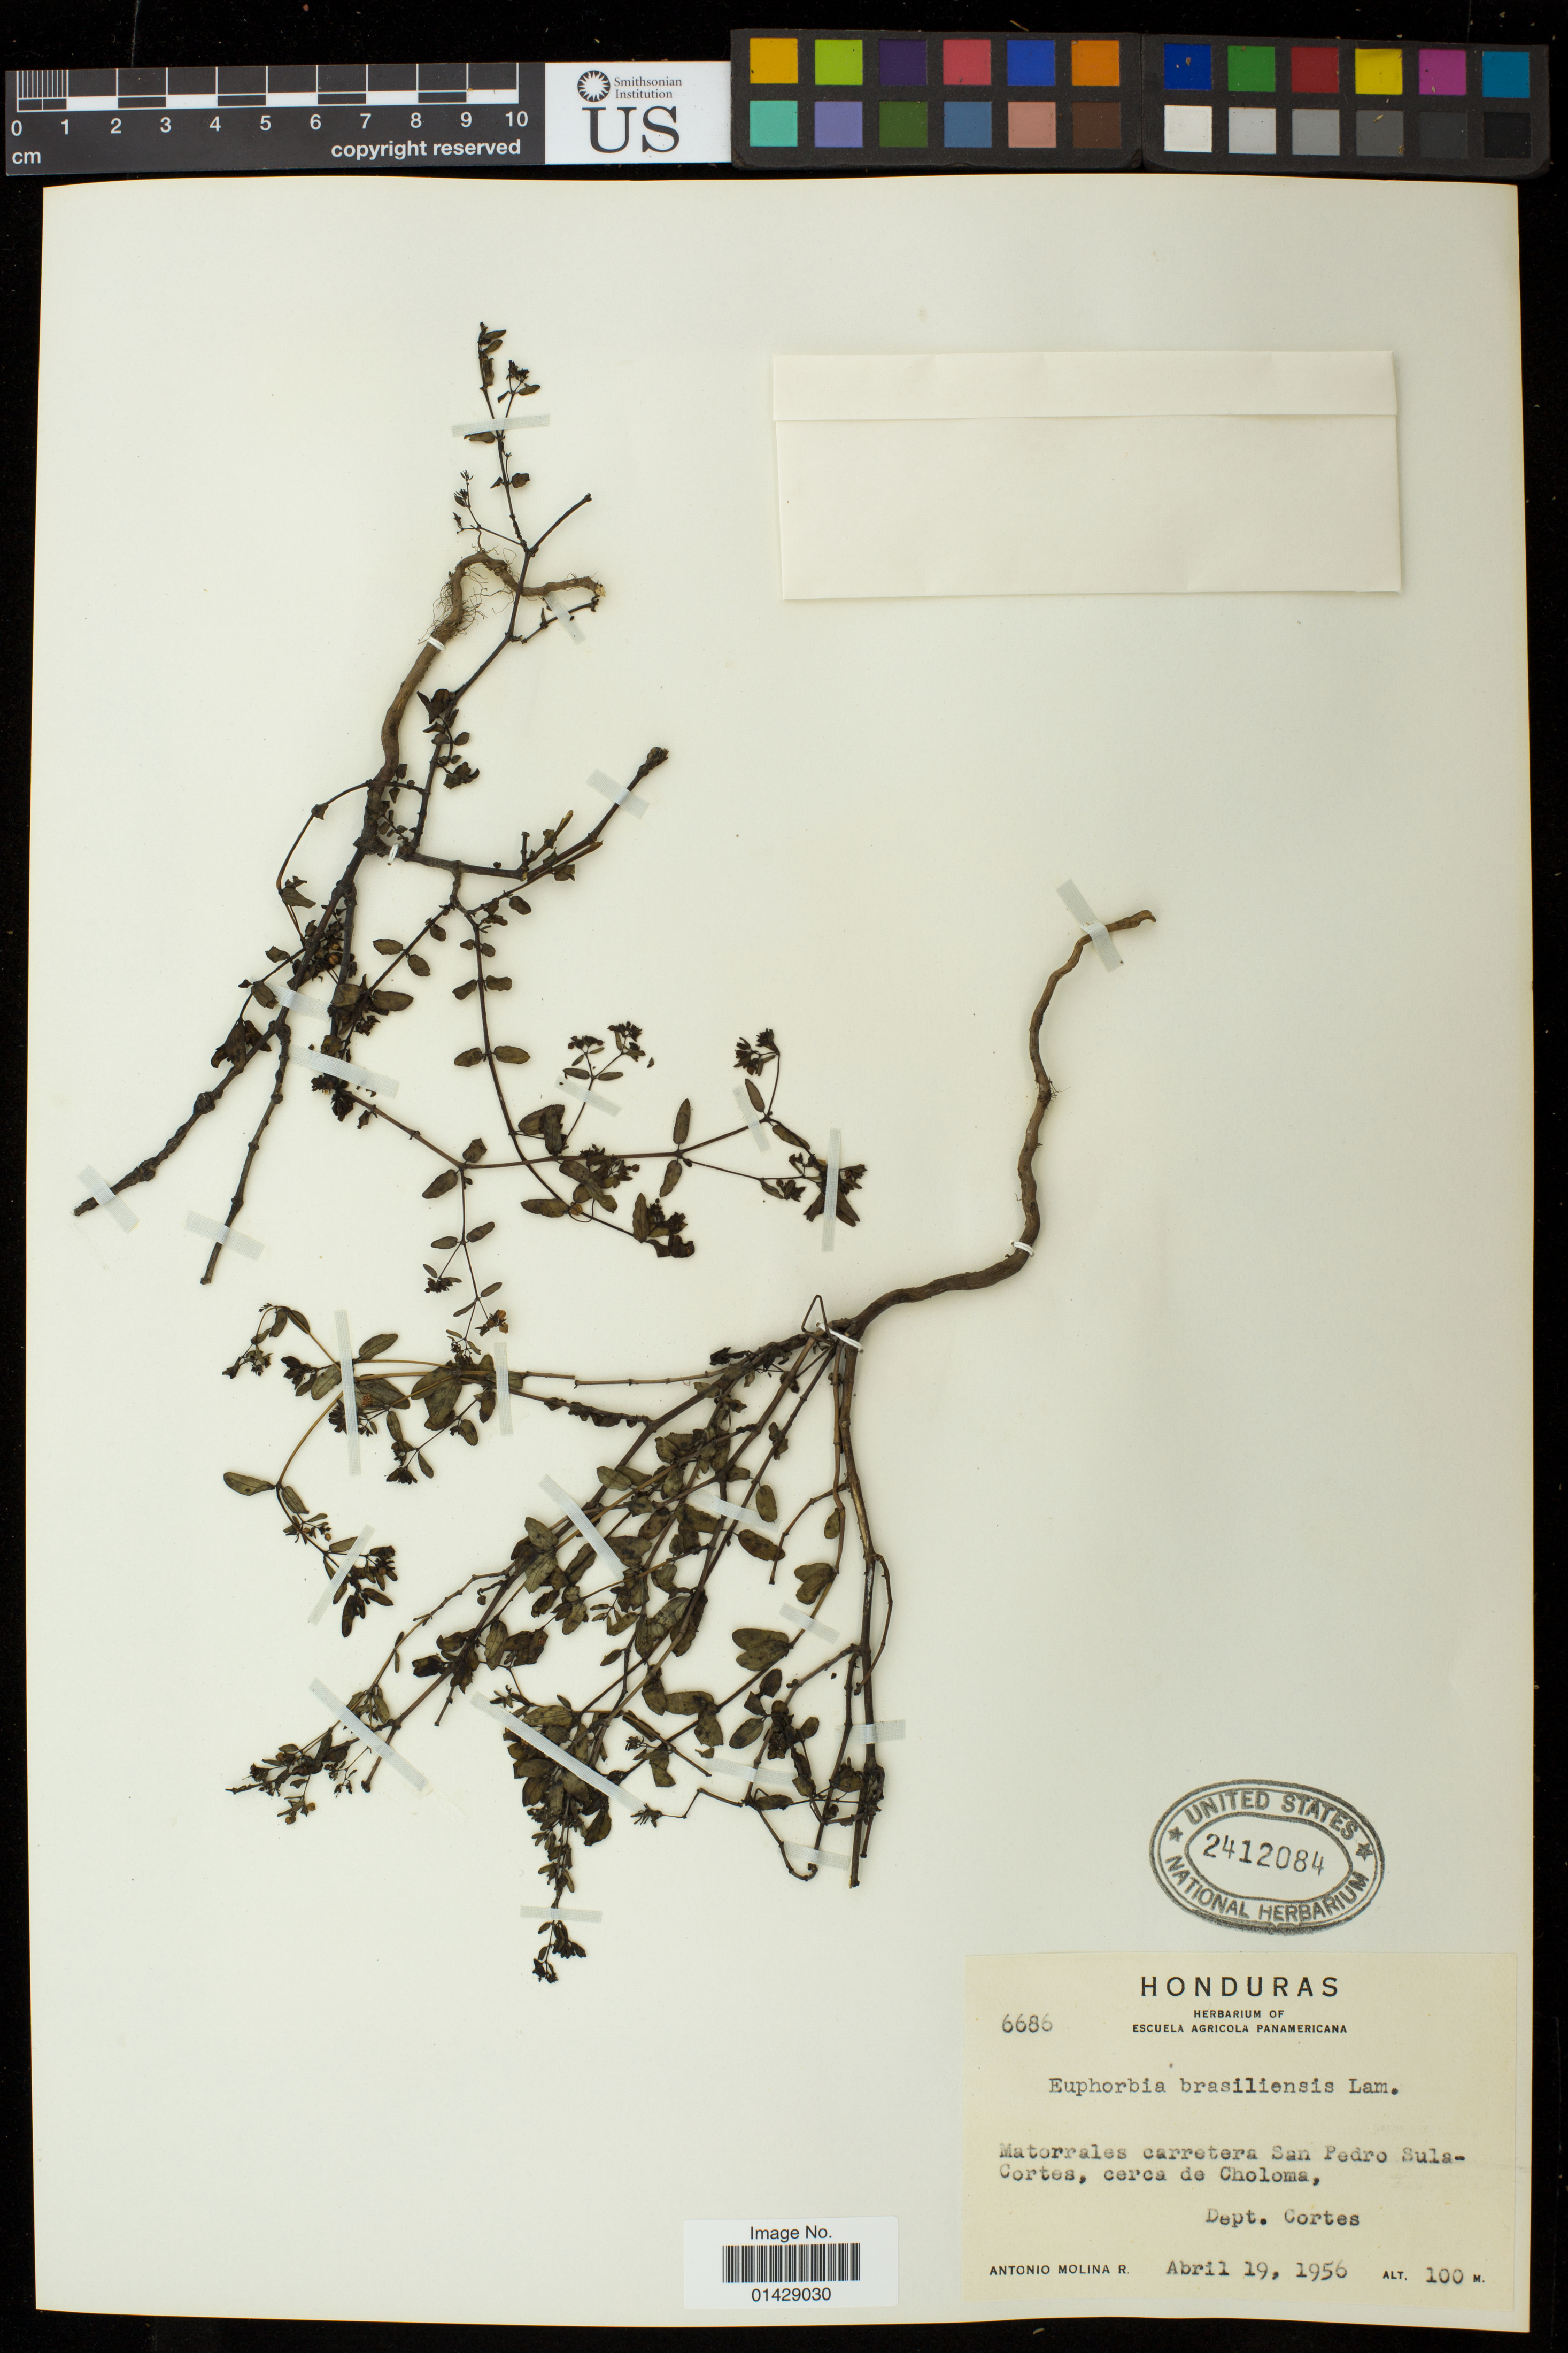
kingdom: Plantae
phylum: Tracheophyta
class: Magnoliopsida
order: Malpighiales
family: Euphorbiaceae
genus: Euphorbia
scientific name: Euphorbia hyssopifolia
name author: L.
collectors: A. Molina R.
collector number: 6686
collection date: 1956-04-19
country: Honduras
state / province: Cortés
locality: Matorrales carretera San Pedro Sula-Cortes, cerca de Choloma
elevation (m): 100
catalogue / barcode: US 2412084